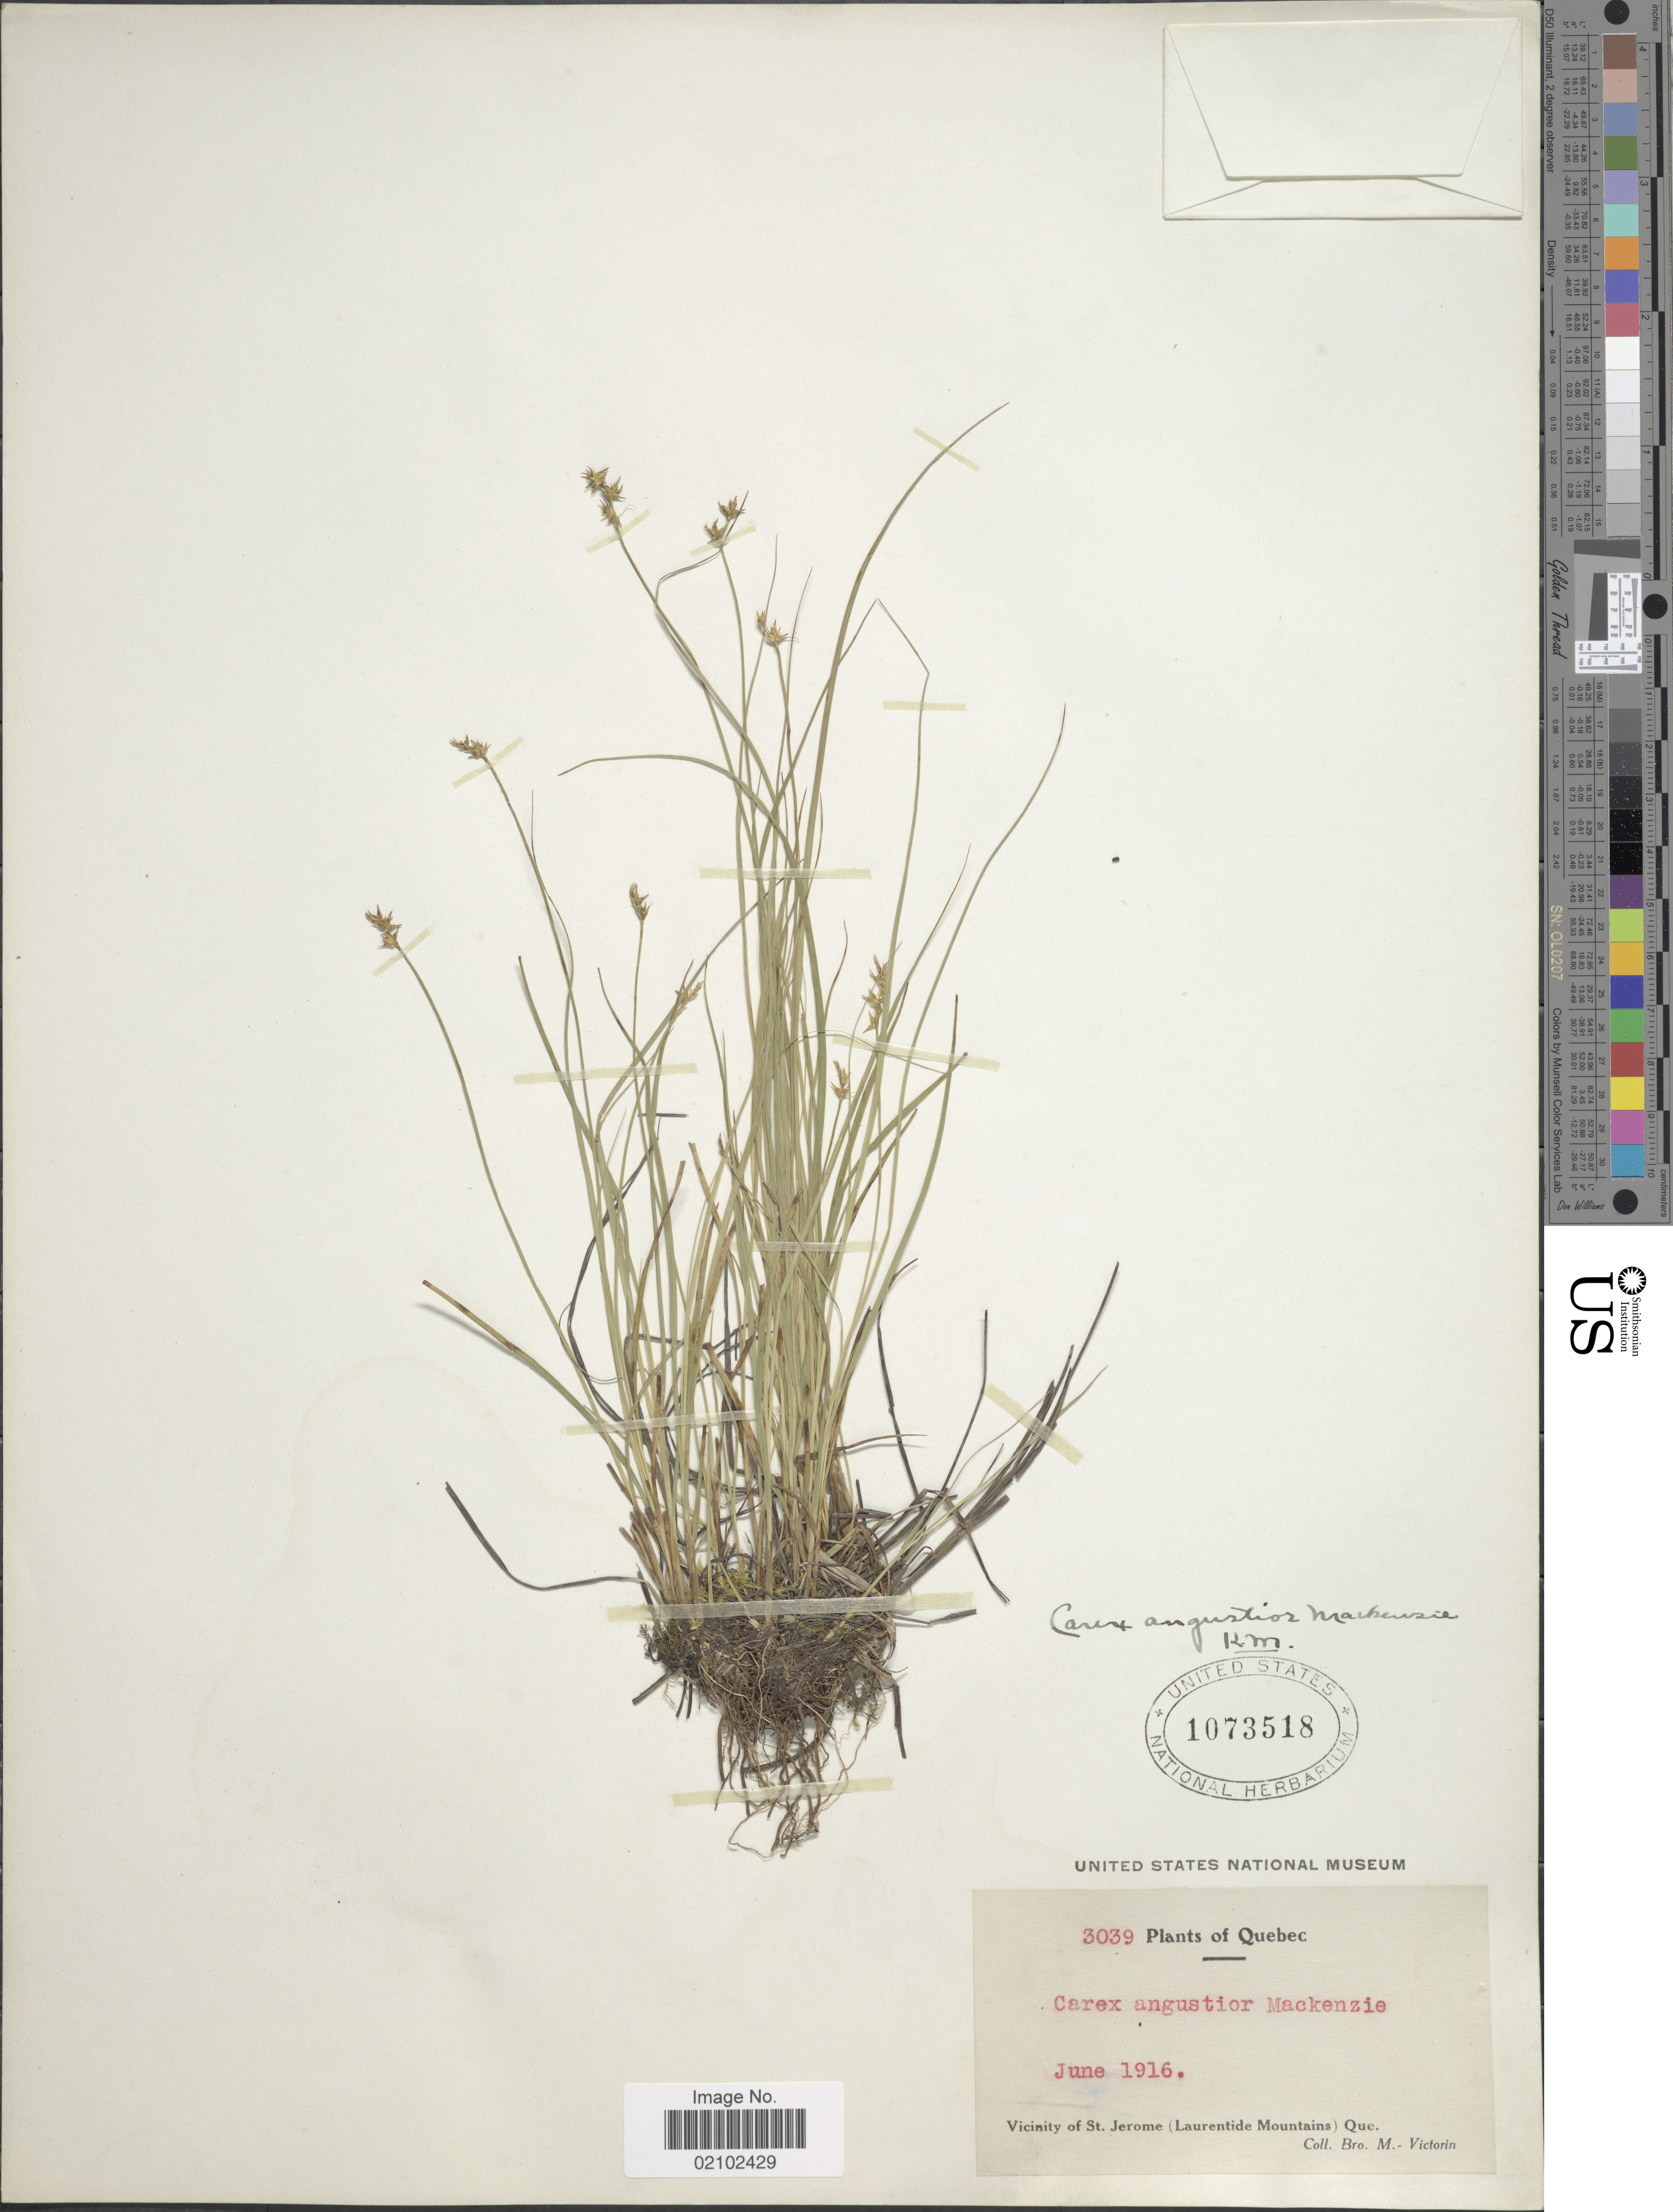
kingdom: Plantae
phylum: Tracheophyta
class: Liliopsida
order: Poales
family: Cyperaceae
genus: Carex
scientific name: Carex echinata subsp. echinata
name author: Murray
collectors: Fr. Marie-Victorin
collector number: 3039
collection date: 1916-06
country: Canada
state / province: Quebec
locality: Vicinity of St Jerome (Laurentide Mountains)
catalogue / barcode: US 1073518